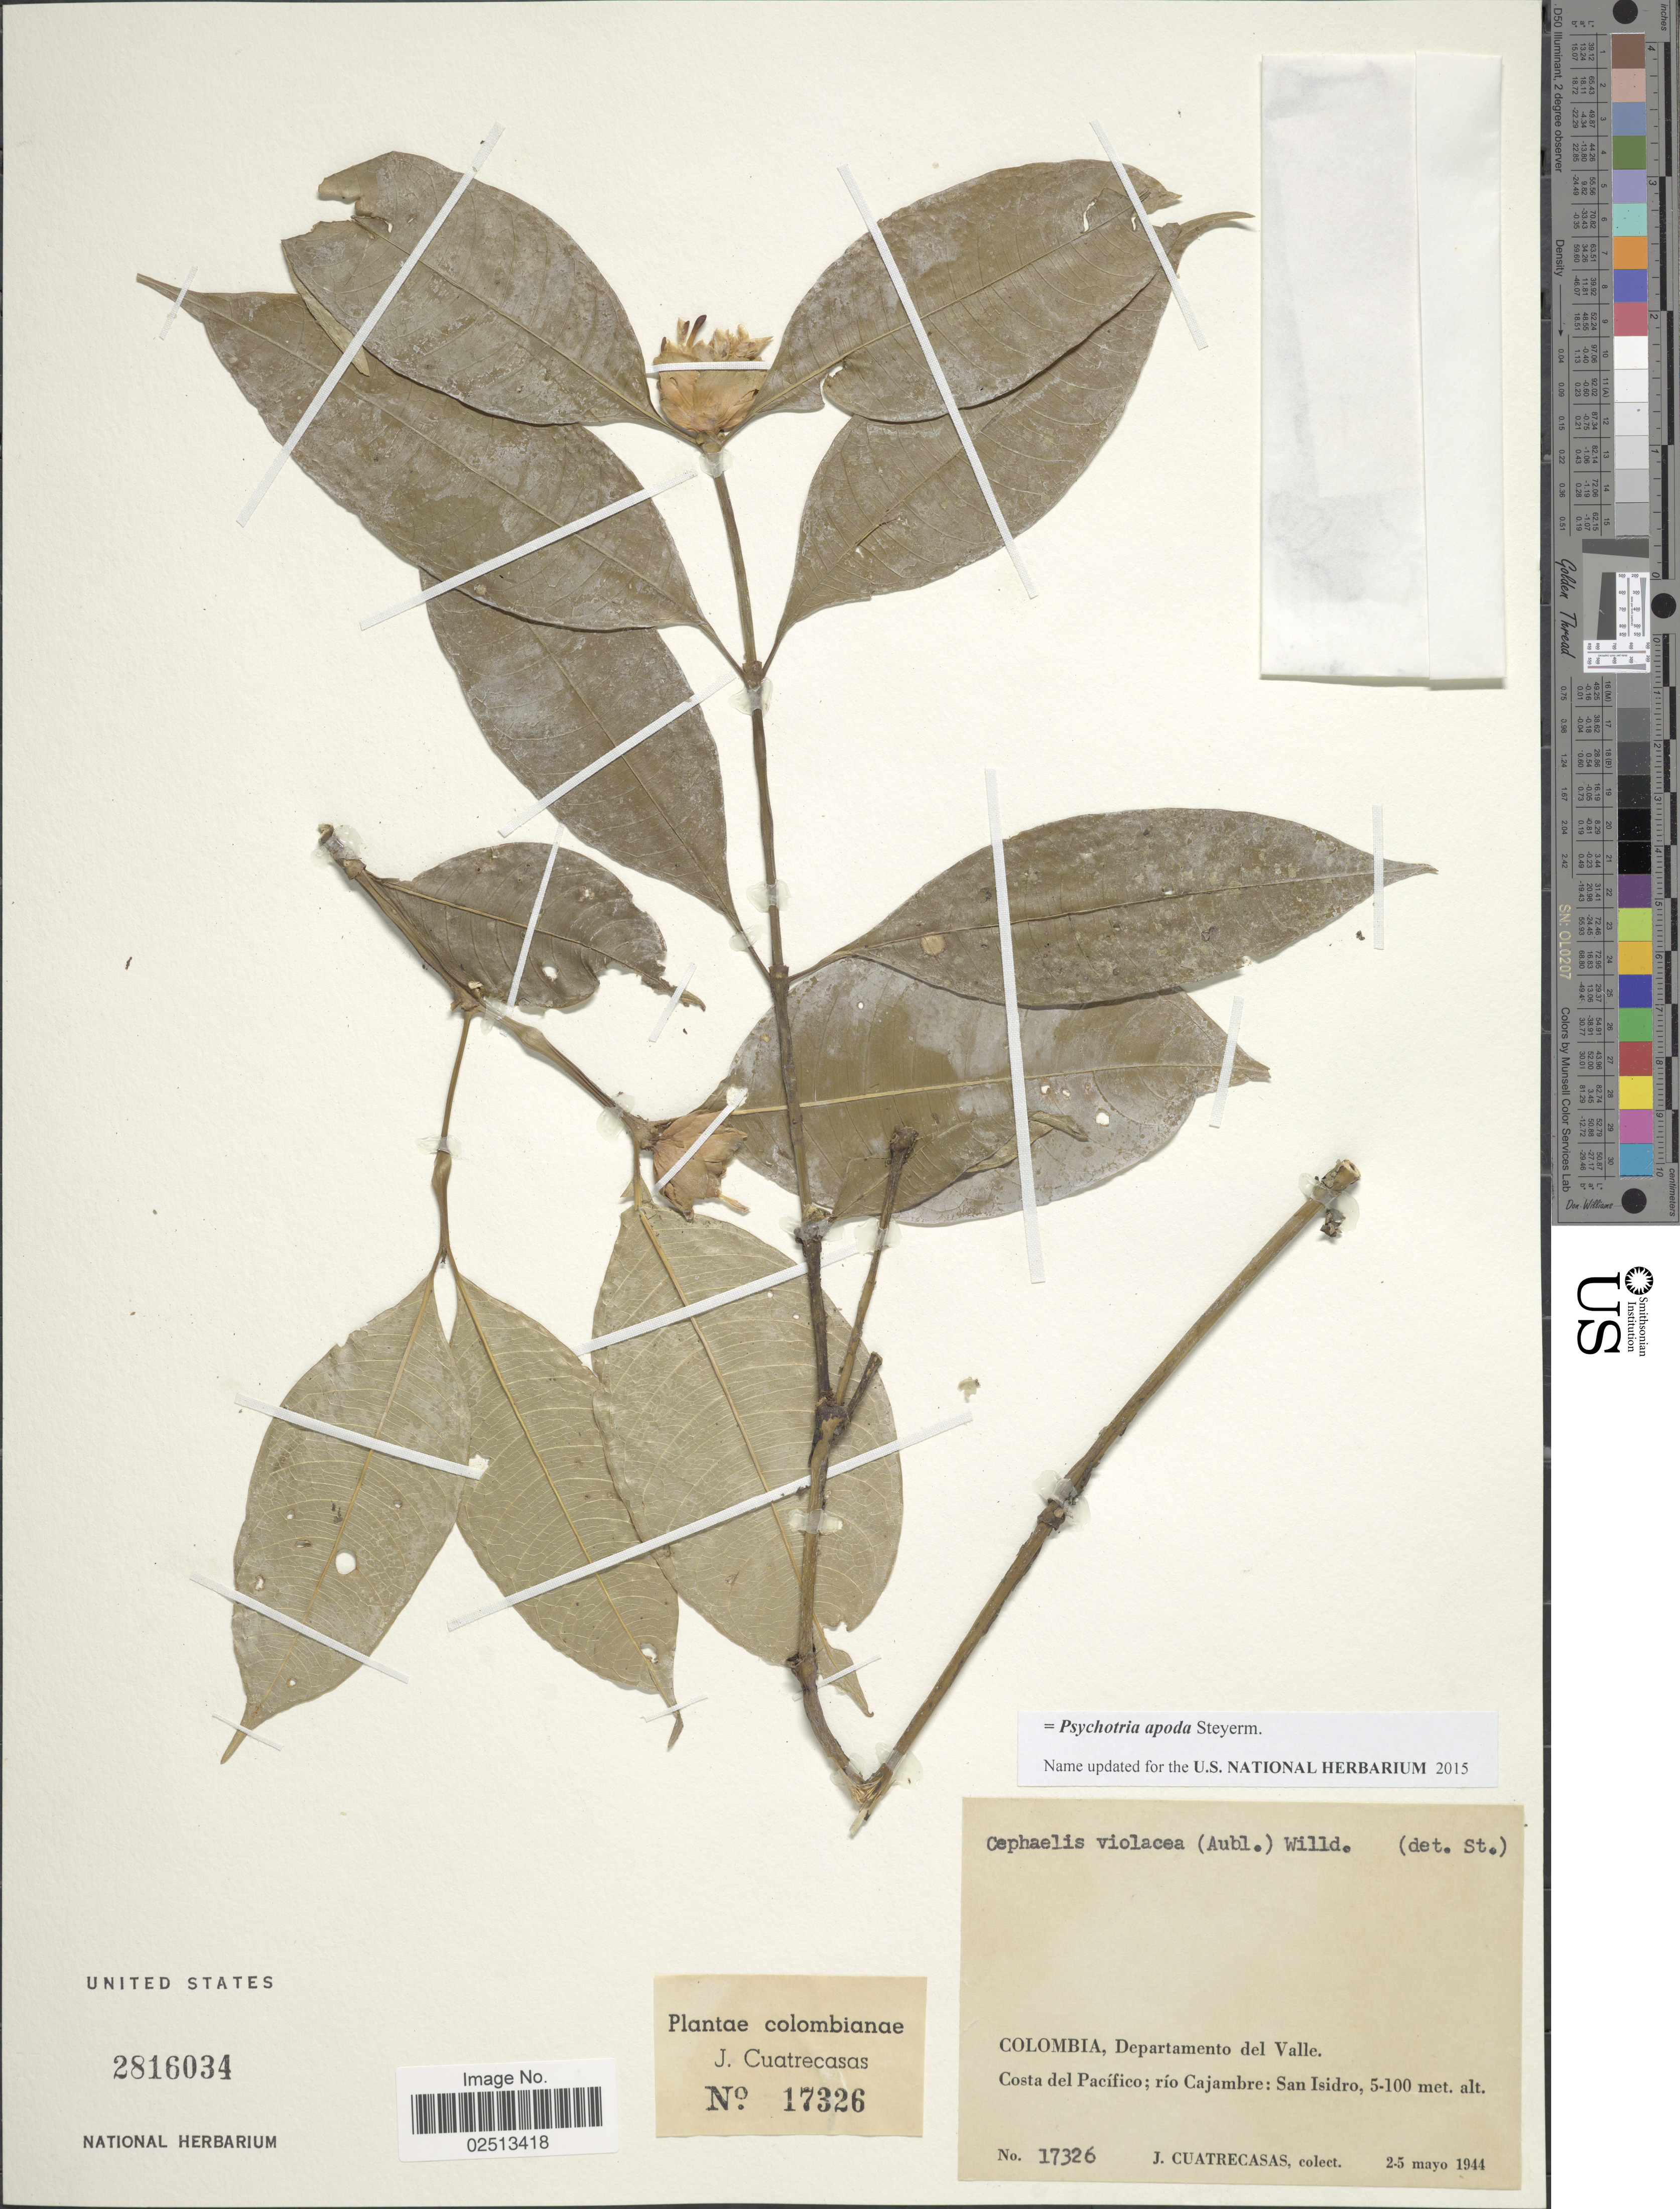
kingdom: Plantae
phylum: Tracheophyta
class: Magnoliopsida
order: Gentianales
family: Rubiaceae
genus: Psychotria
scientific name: Psychotria apoda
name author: Steyerm.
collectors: J. Cuatrecasas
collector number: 17326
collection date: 1944-05-02/1944-05-05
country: Colombia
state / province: Valle del Cauca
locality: Departamento del Valle, Costa del Pacífico; río Cajambre: San Isidro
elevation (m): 5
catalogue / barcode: US 2816034